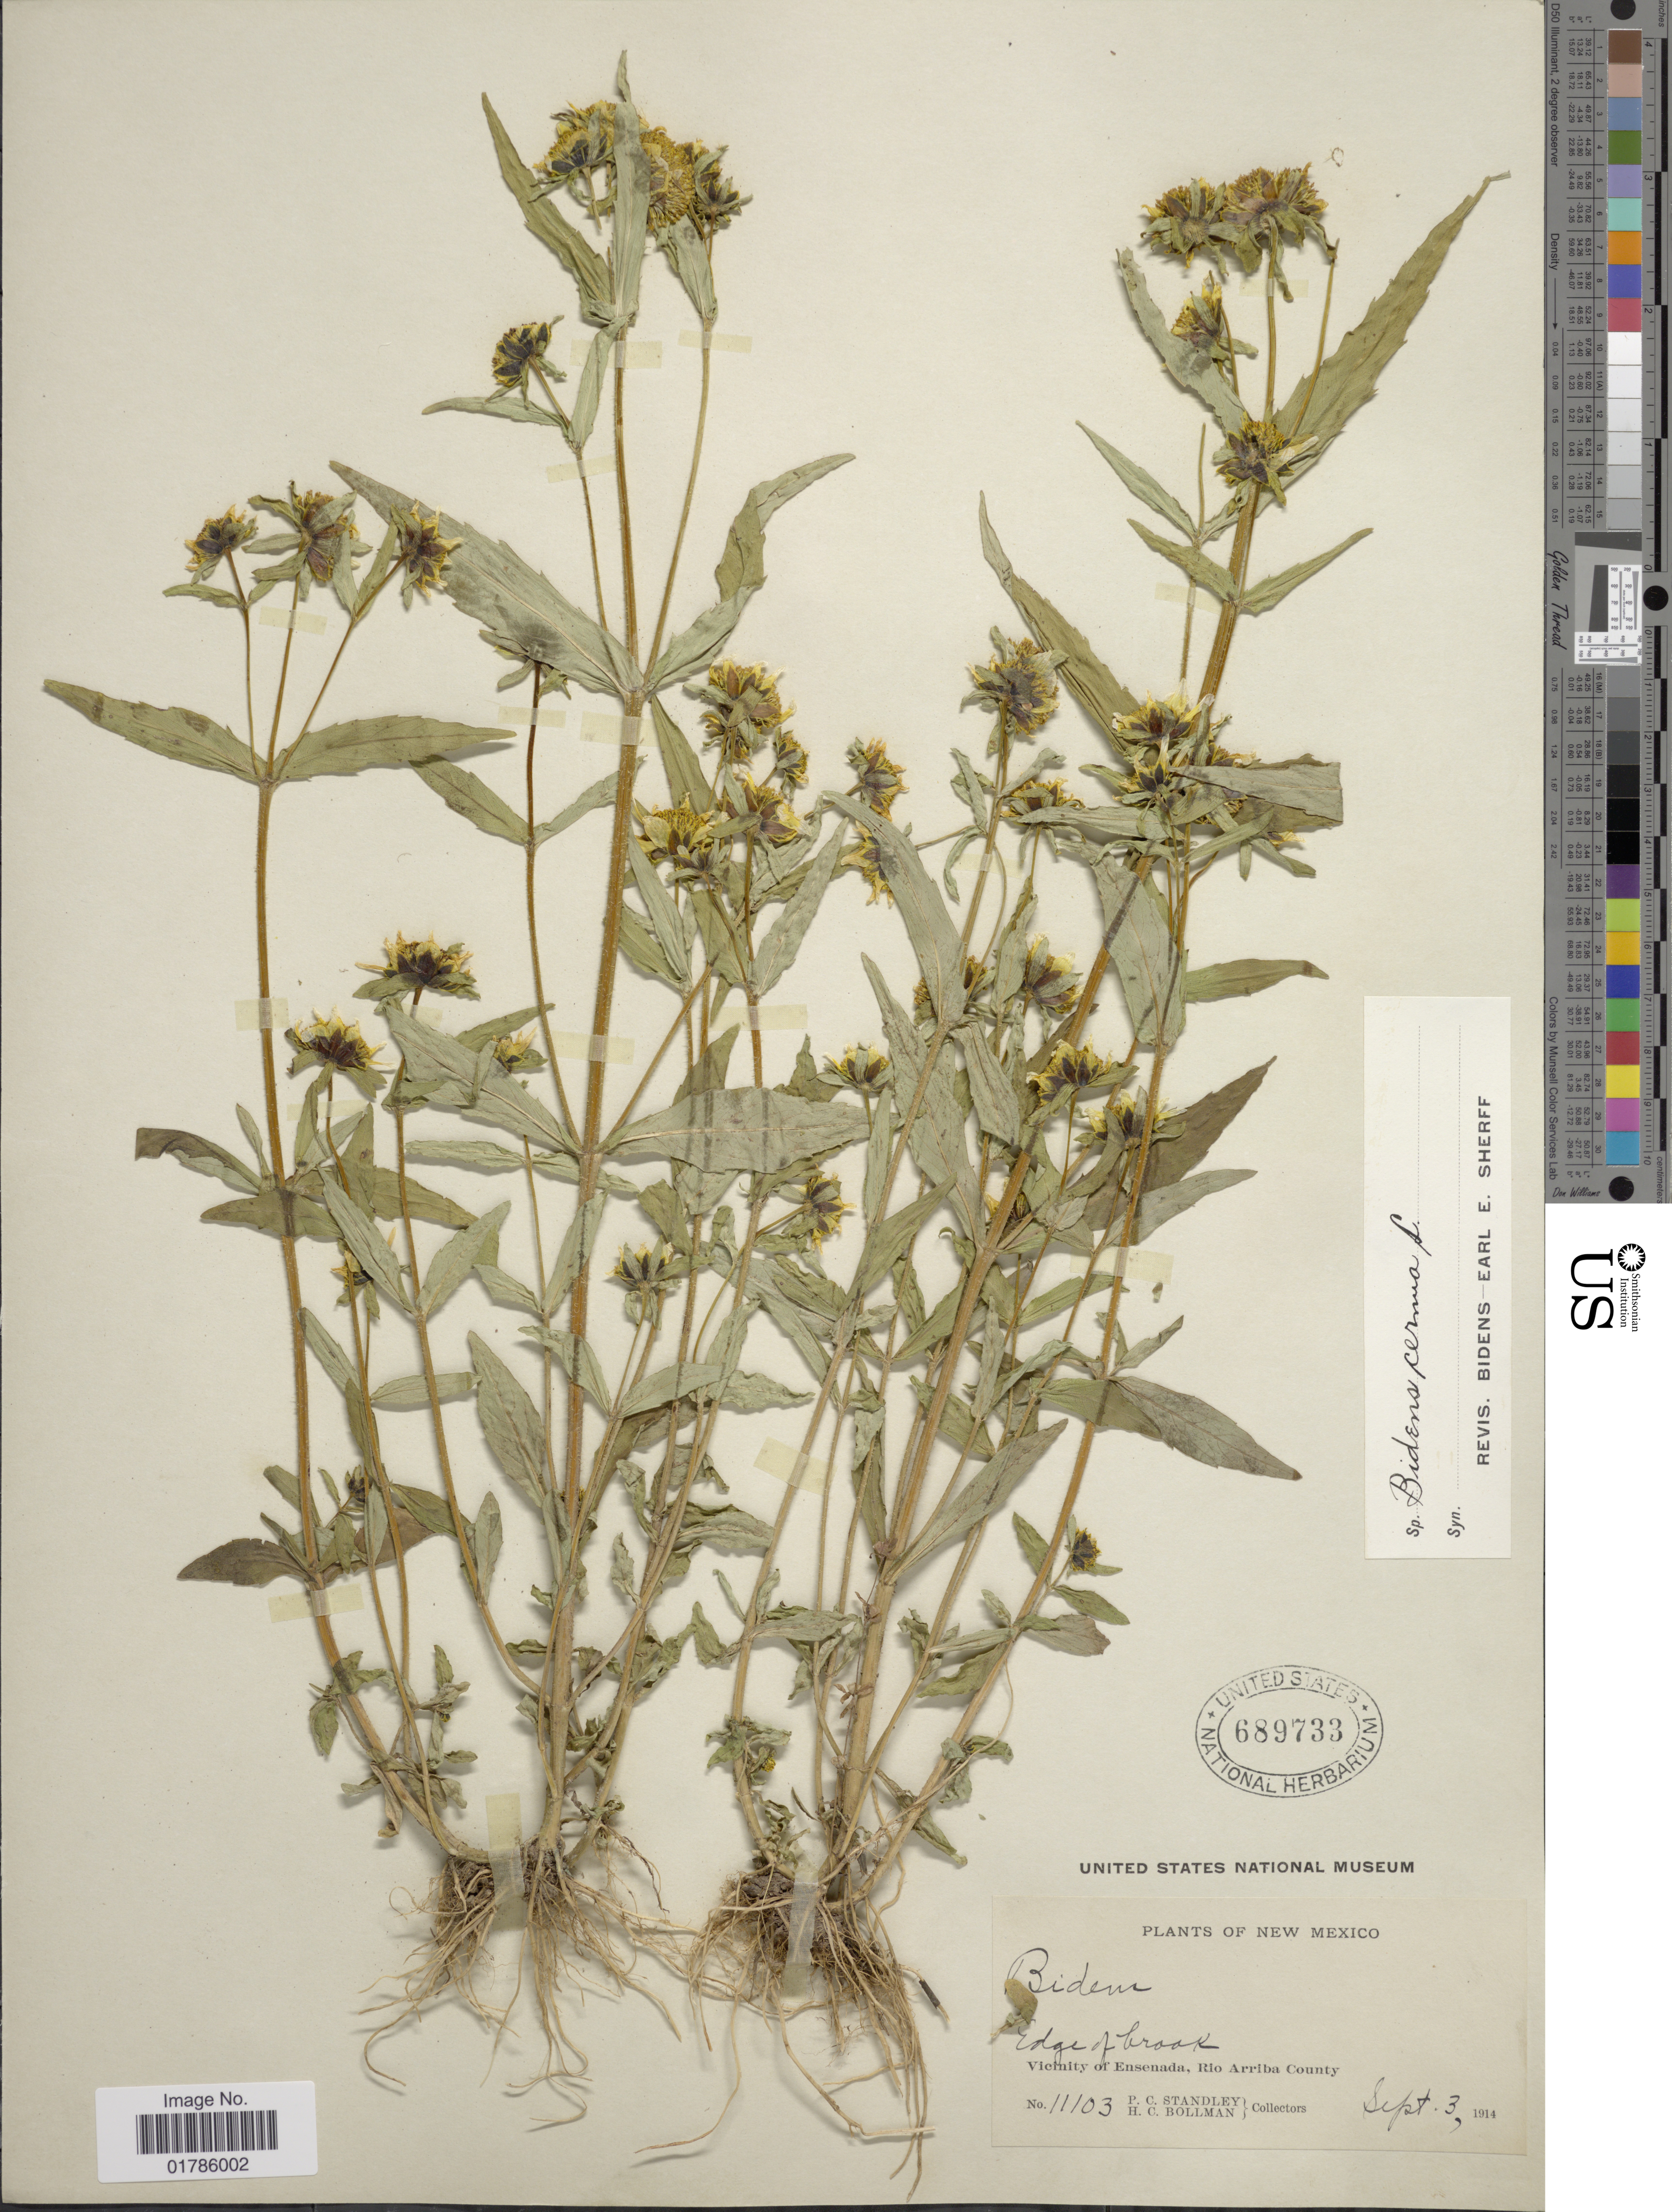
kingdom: Plantae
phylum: Tracheophyta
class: Magnoliopsida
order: Asterales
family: Asteraceae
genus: Bidens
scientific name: Bidens cernua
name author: L.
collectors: P. C. Standley & H. C. Bollman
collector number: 11103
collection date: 1914-09-03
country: United States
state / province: New Mexico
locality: Vicinity of Ensenadia, Rio Arriba County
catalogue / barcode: US 689733